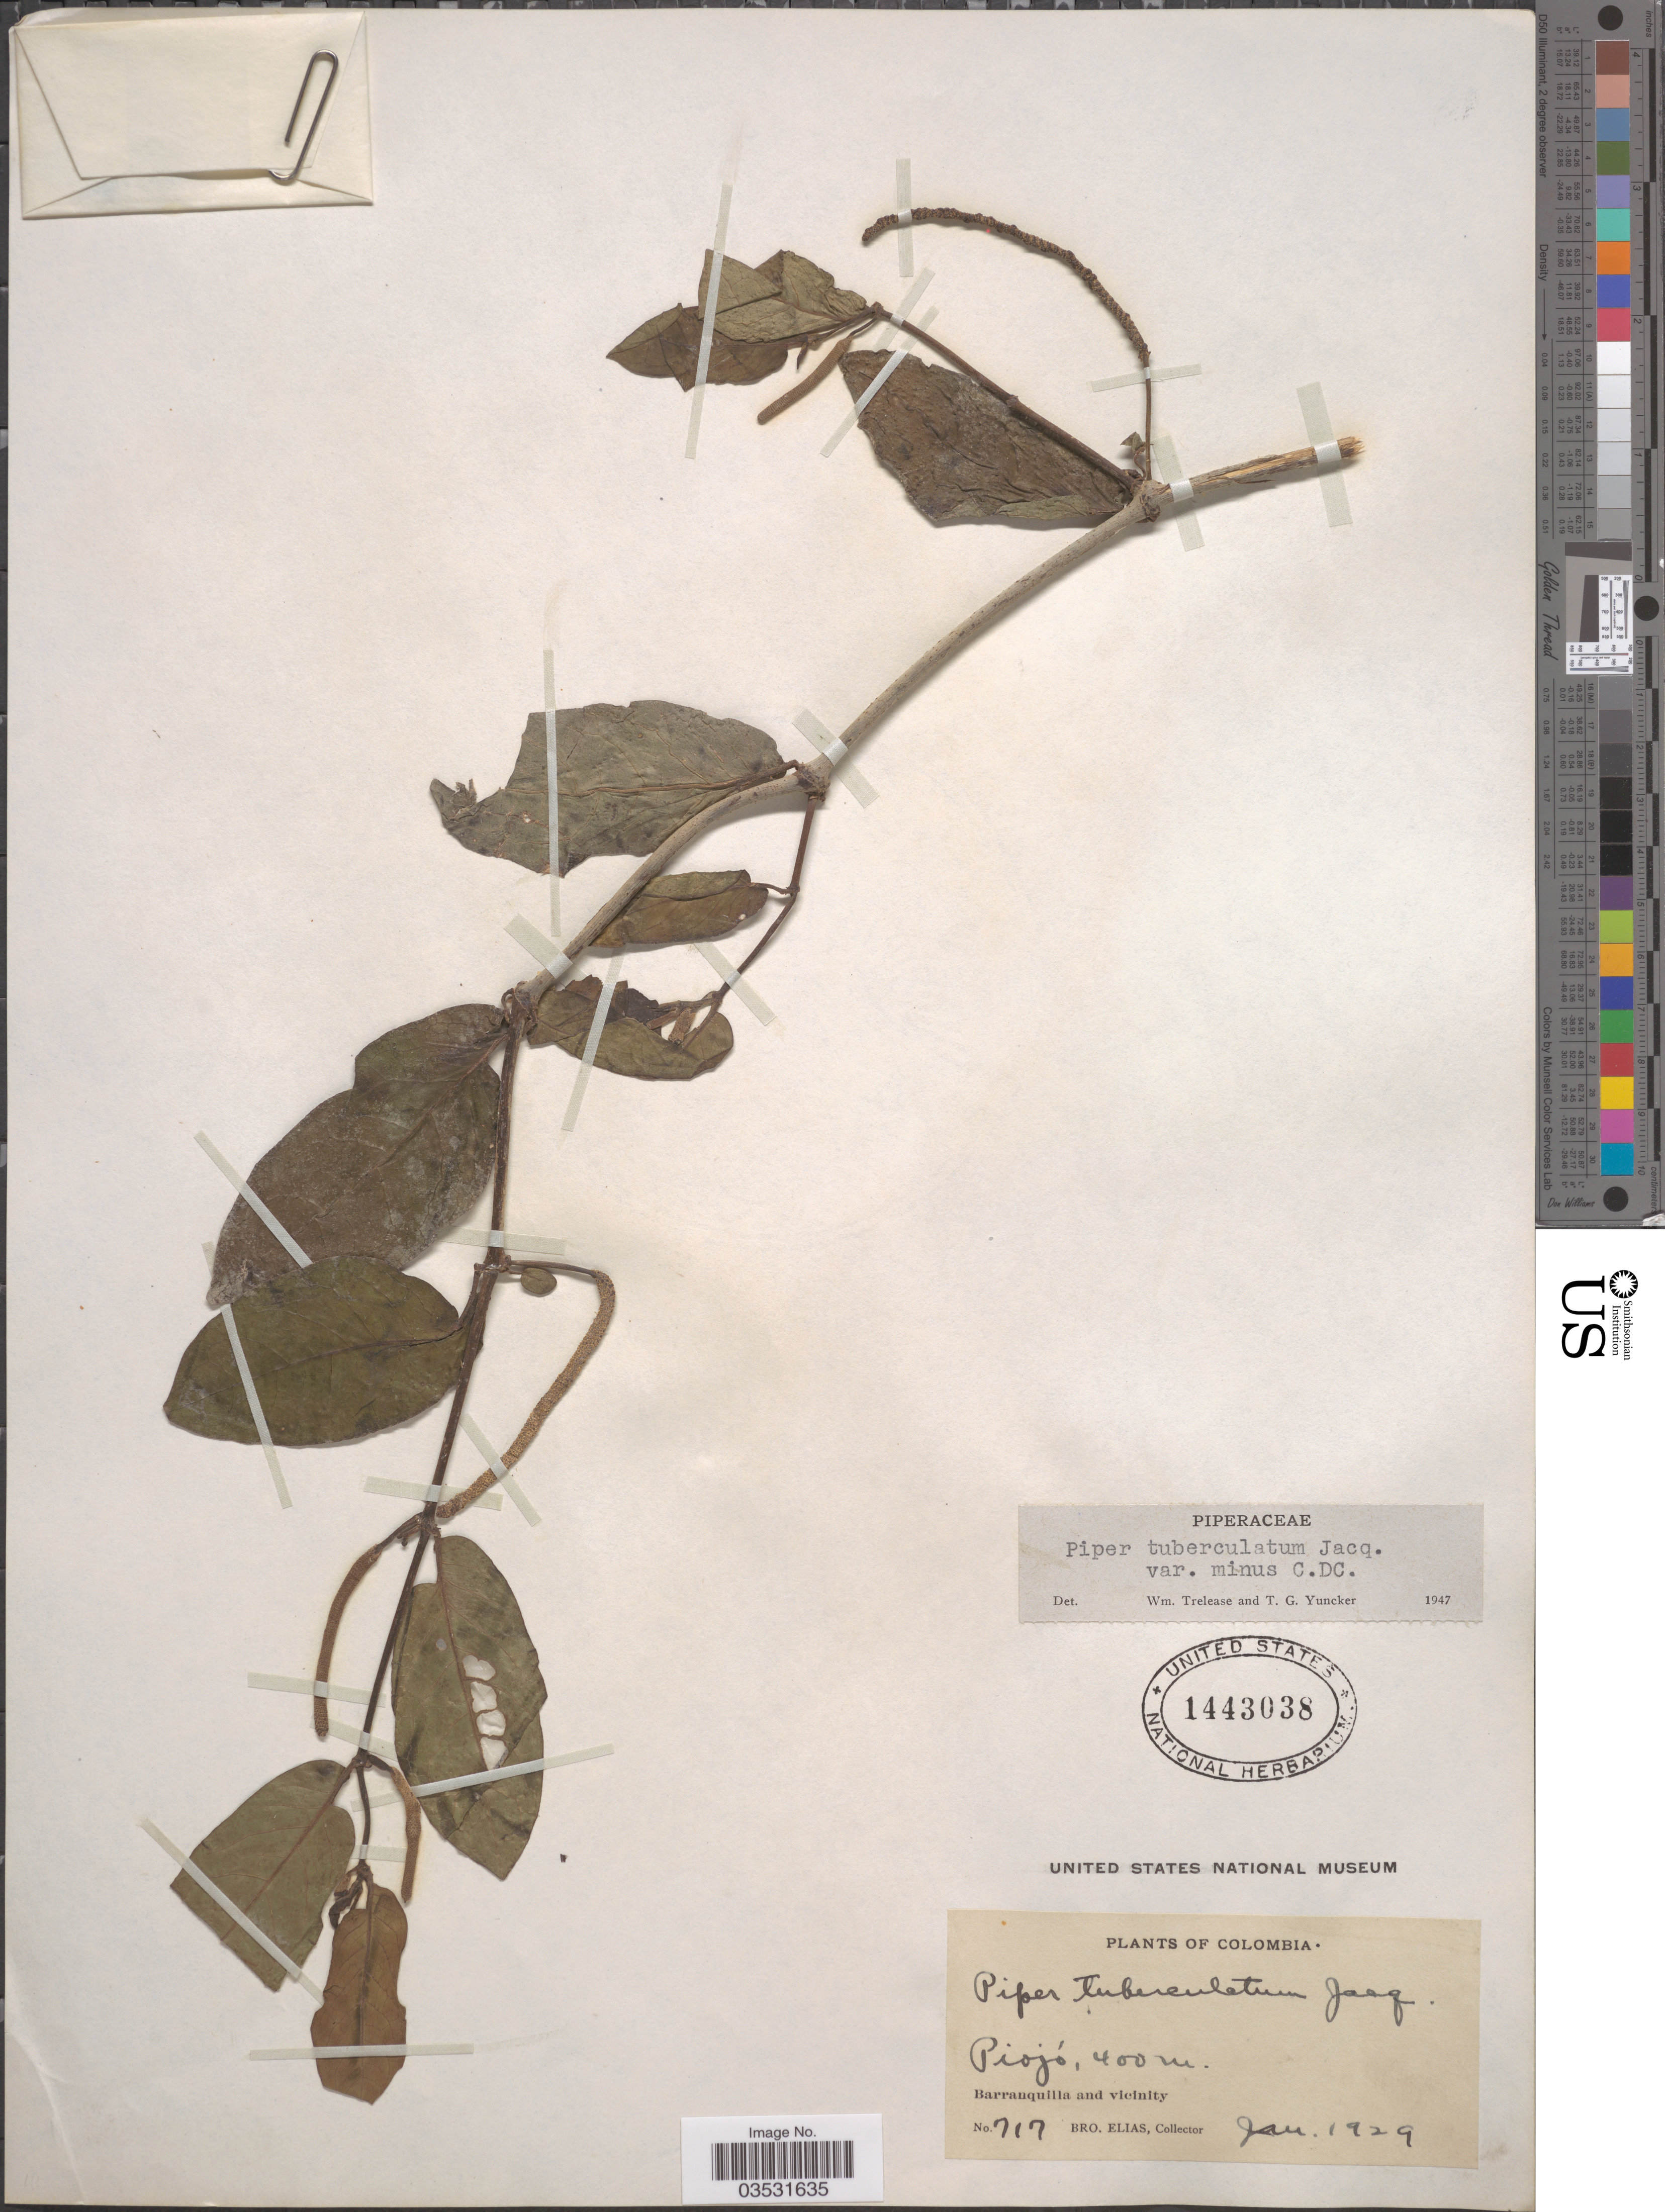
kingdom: Plantae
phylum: Tracheophyta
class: Magnoliopsida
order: Piperales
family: Piperaceae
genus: Piper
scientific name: Piper tuberculatum var. minus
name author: C. DC.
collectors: Bro. Elias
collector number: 717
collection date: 1929-01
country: Colombia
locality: Piojó. Barranquilla and vicinity.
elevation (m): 400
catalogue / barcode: US 1443038